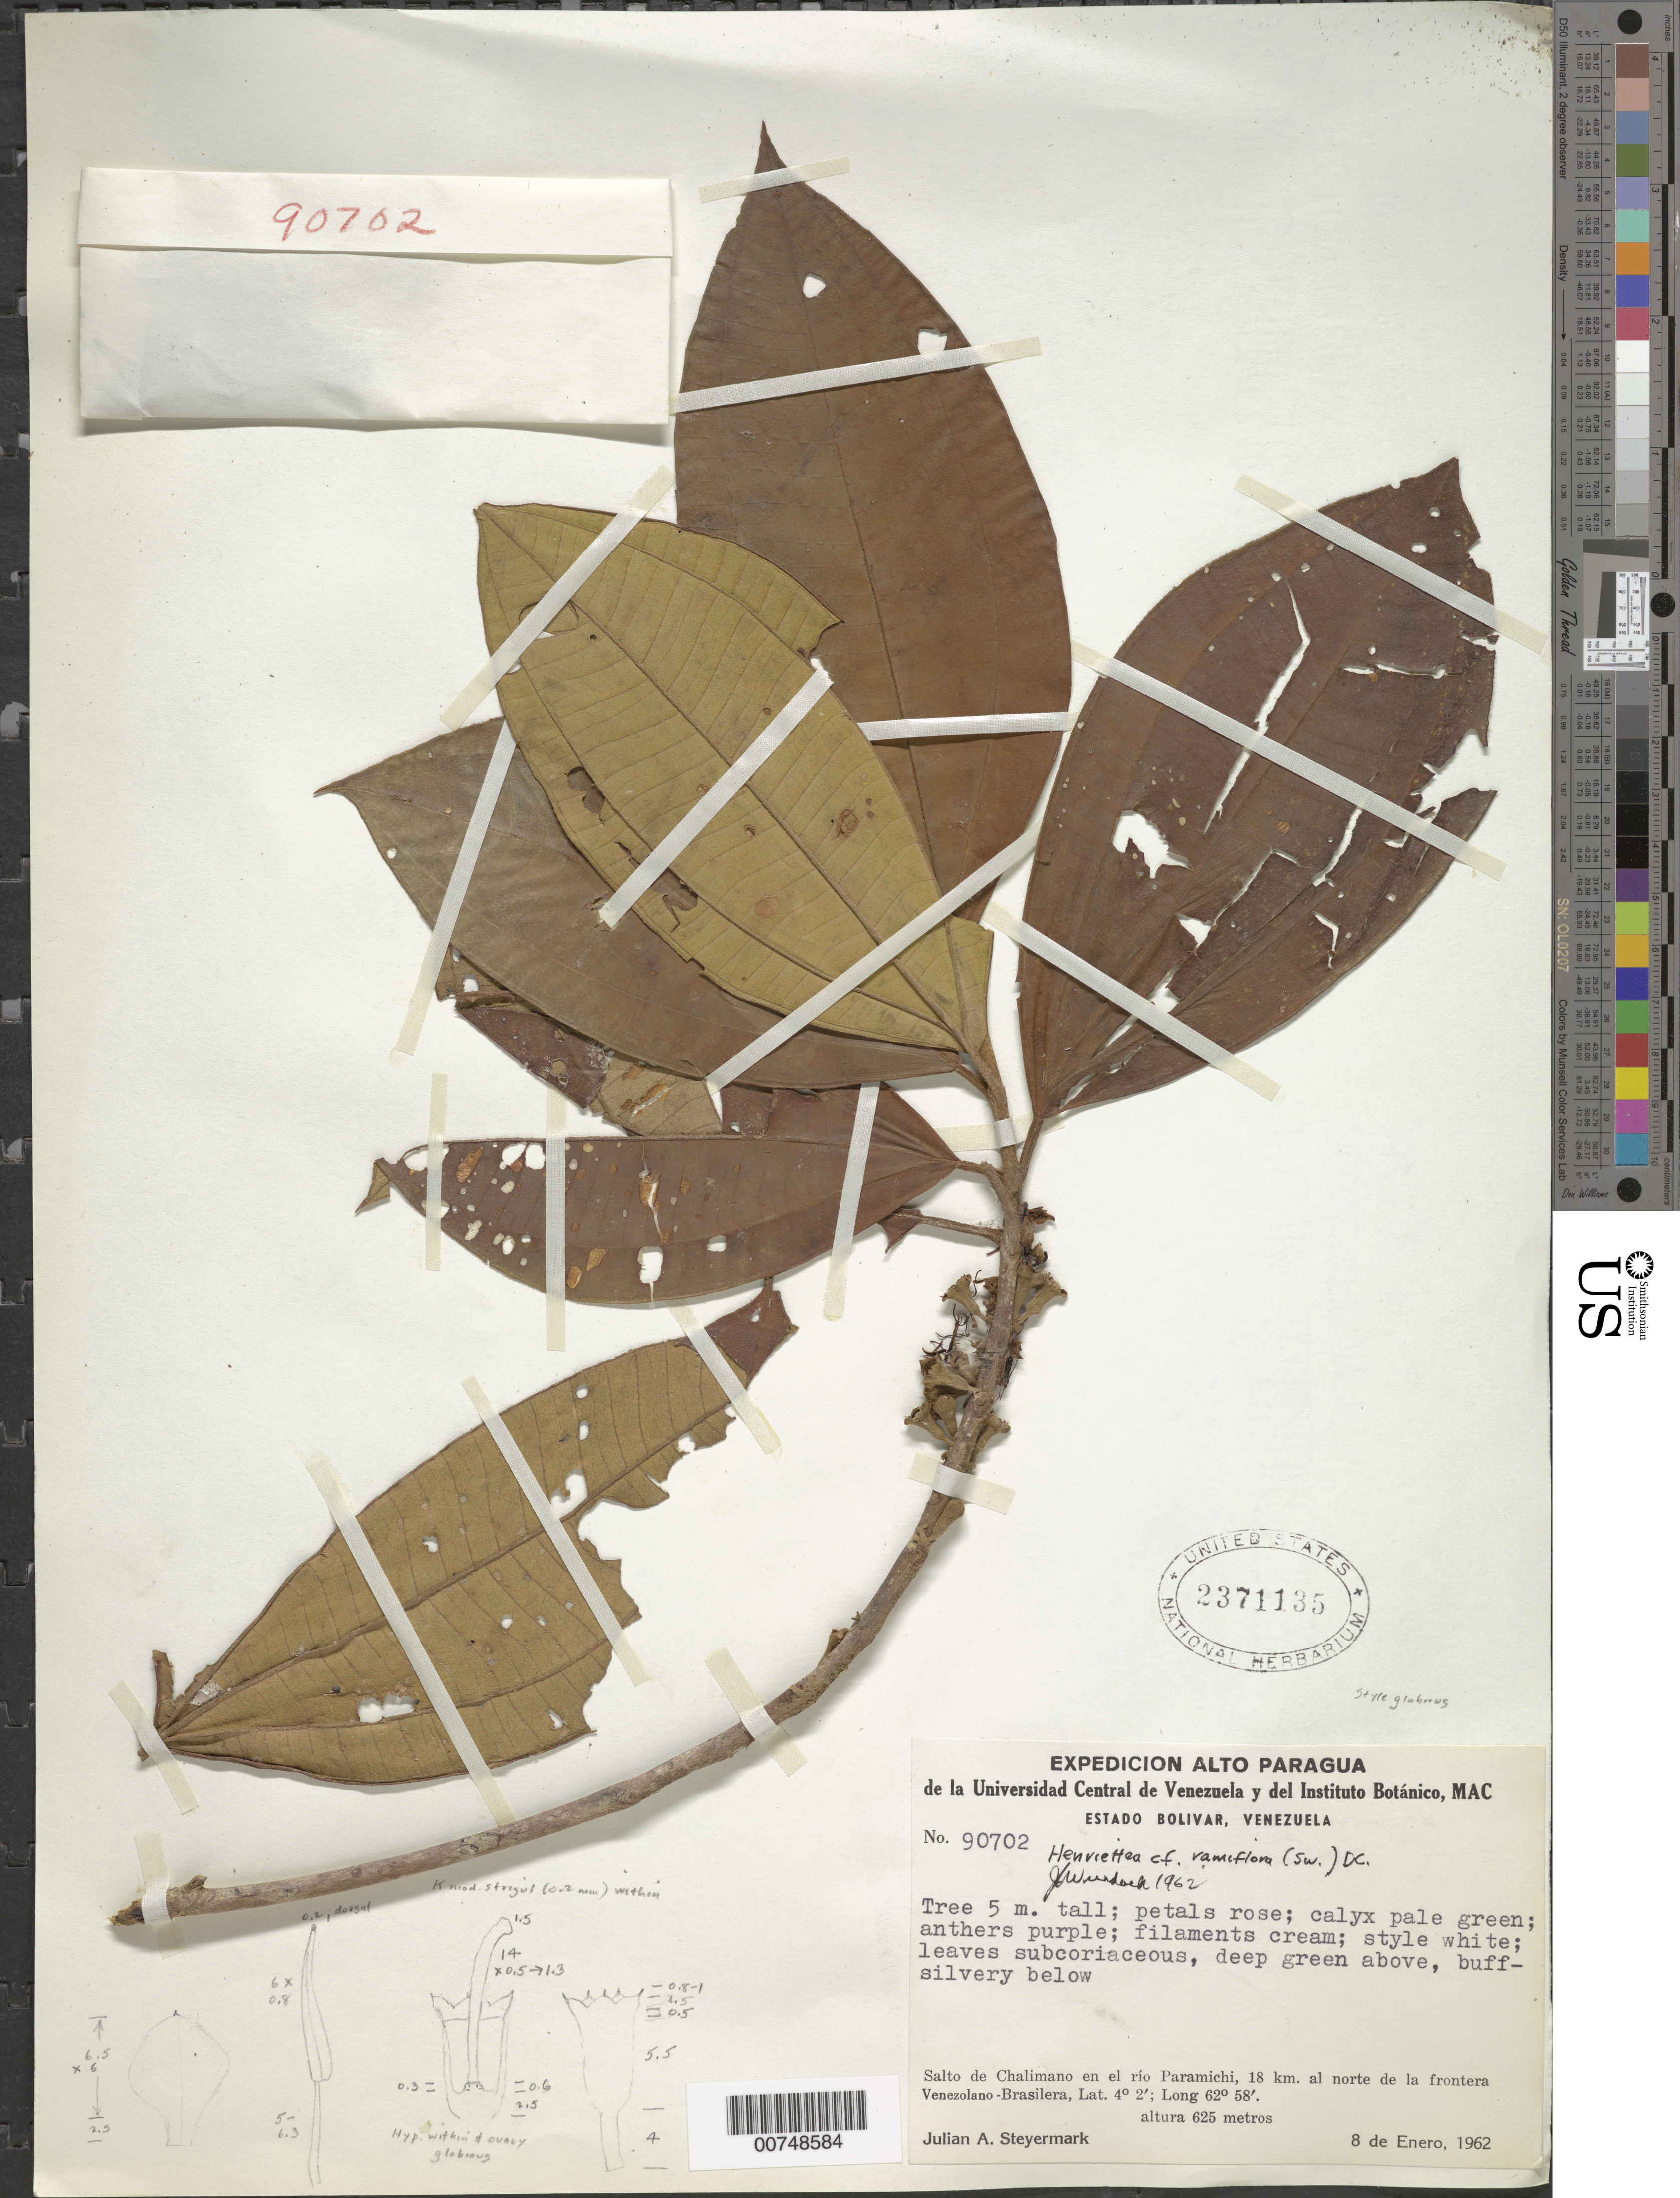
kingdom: Plantae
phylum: Tracheophyta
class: Magnoliopsida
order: Myrtales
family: Melastomataceae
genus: Henriettea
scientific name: Henriettea ramiflora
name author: (Sw.) DC.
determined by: Wurdack, John J., (US), US (UNITED STATES)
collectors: J. Steyermark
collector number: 90702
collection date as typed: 8-Jan-62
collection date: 1962-01-08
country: Venezuela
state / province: Bolívar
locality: Salto de Chalimano, Río Paramichi, 18 km N de la frontera Venezolano-Brasilera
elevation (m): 625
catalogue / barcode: US 2371135